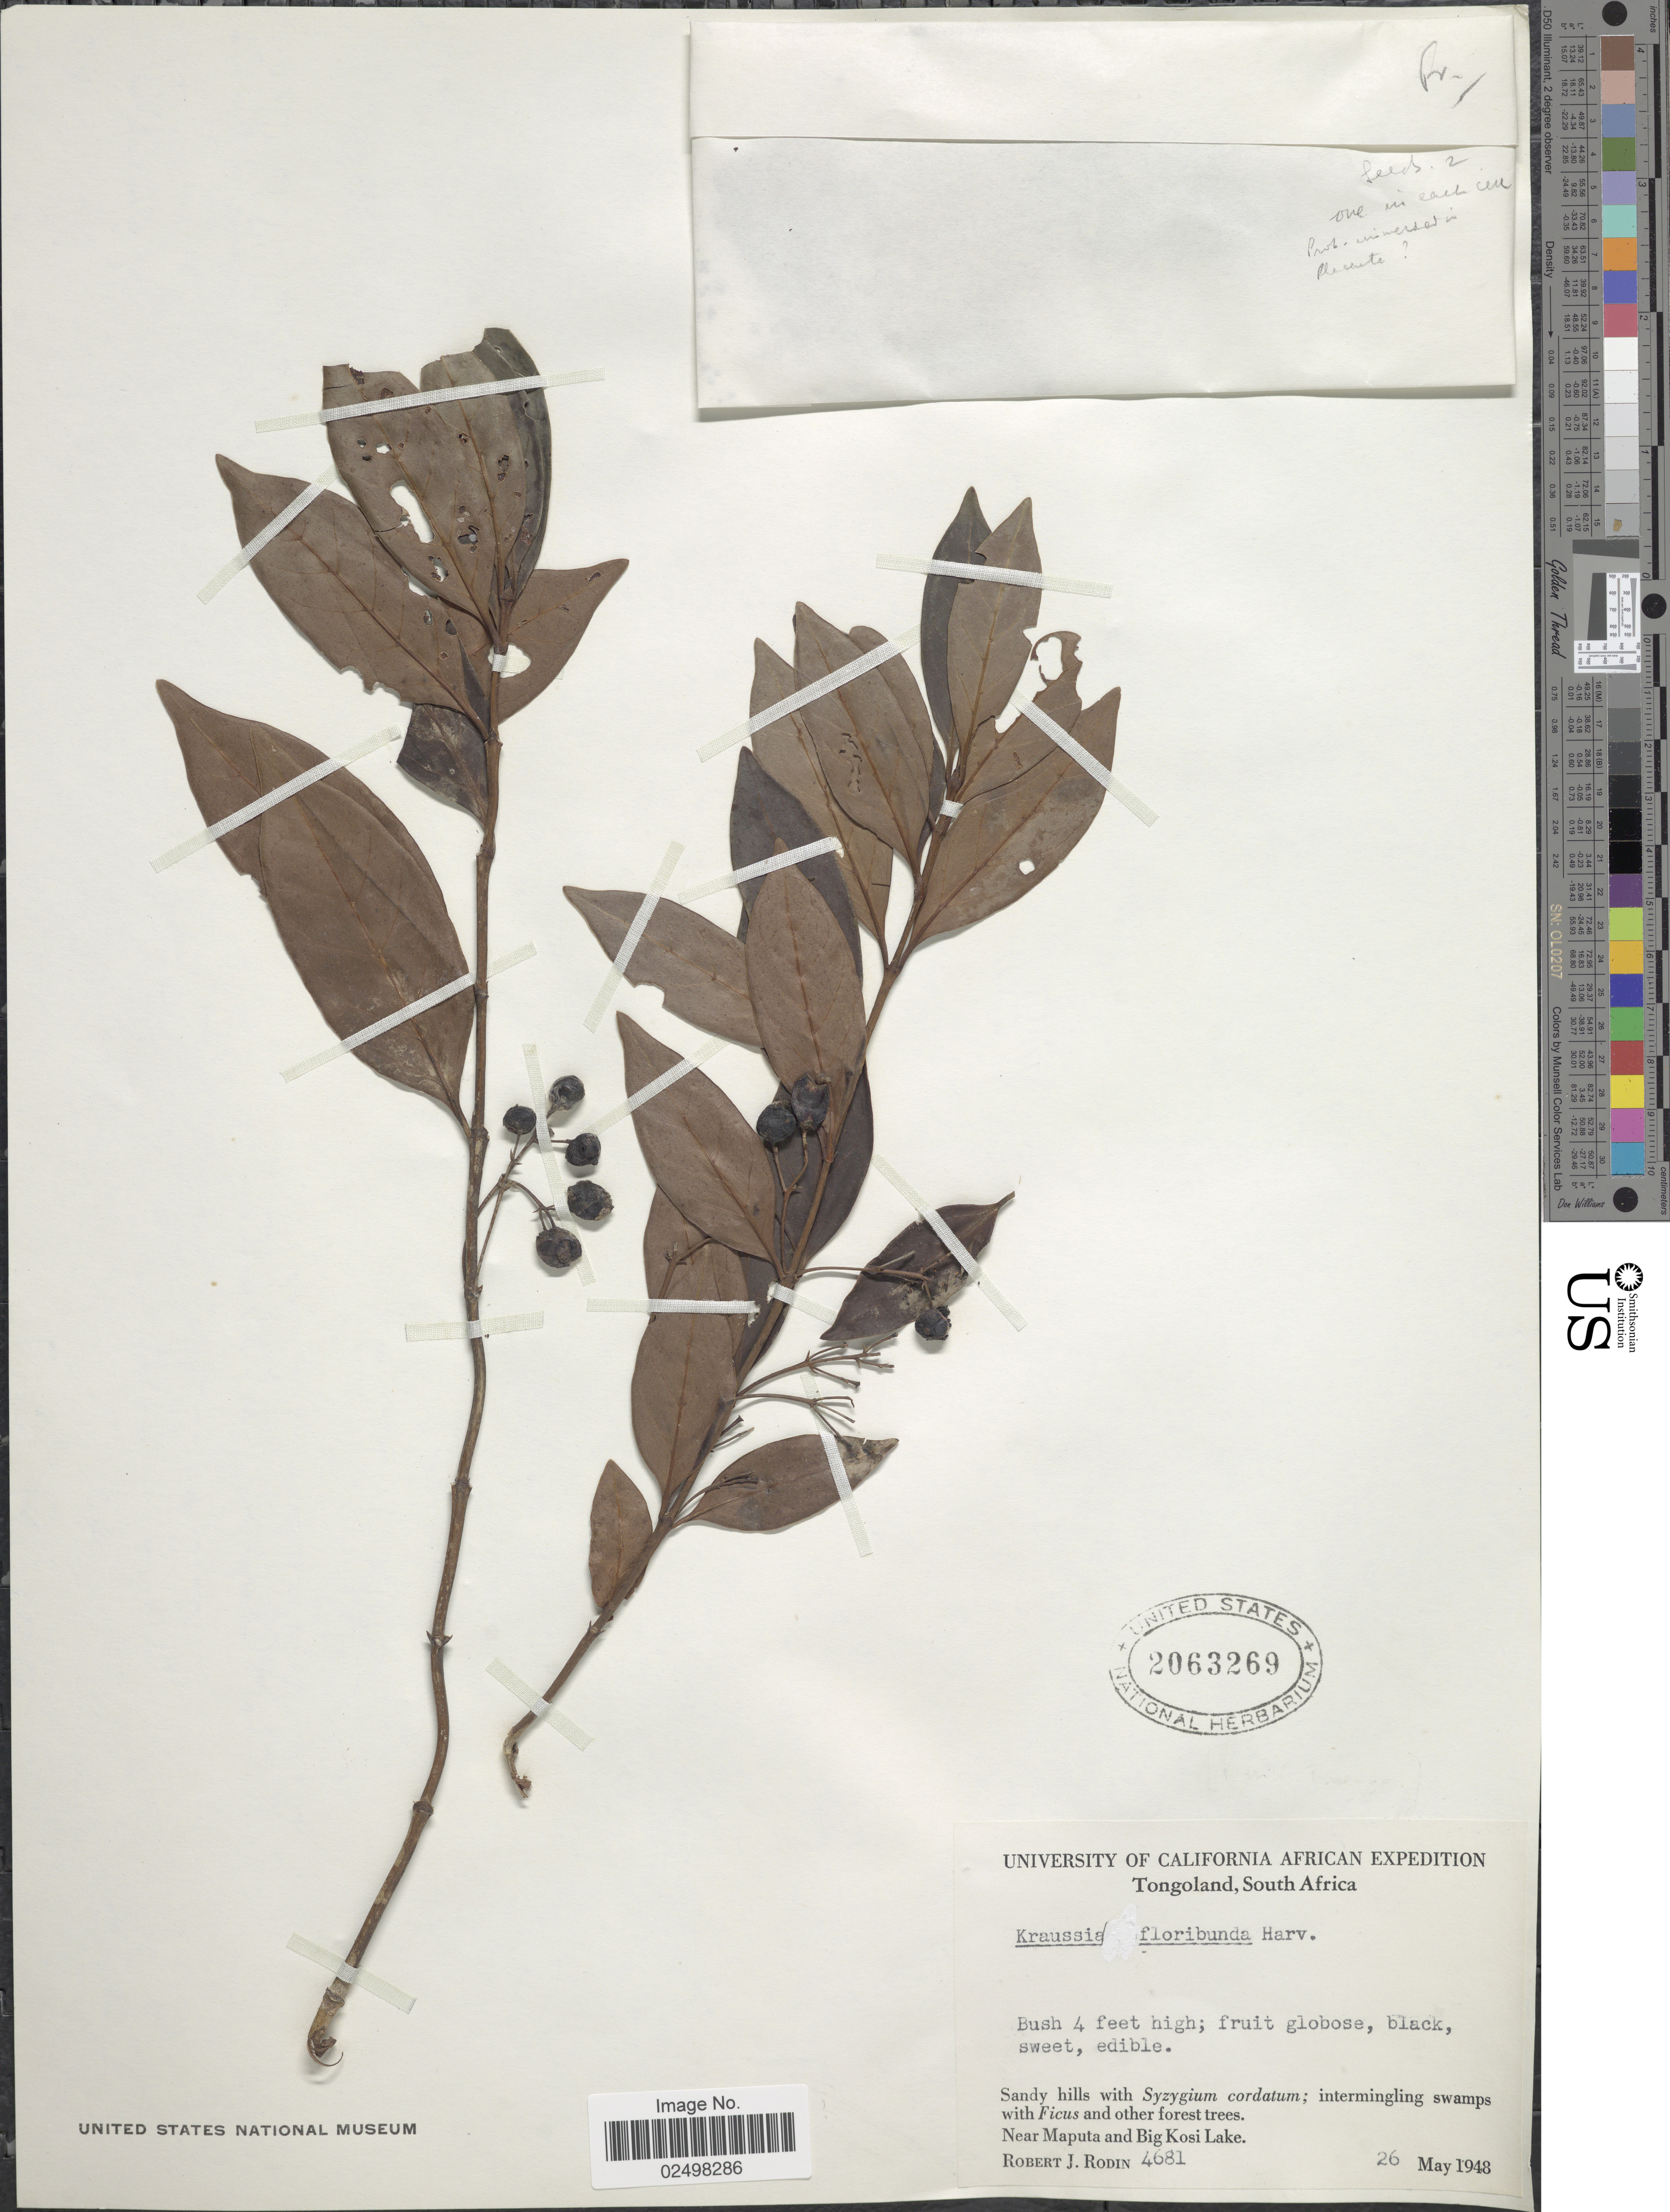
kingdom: Plantae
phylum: Tracheophyta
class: Magnoliopsida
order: Gentianales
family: Rubiaceae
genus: Kraussia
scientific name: Kraussia floribunda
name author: Harv.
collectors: R. J. Rodin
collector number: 4681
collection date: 1948-05-26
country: South Africa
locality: Tongoland, Near Maputa and Big Kosi Lake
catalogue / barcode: US 2063269